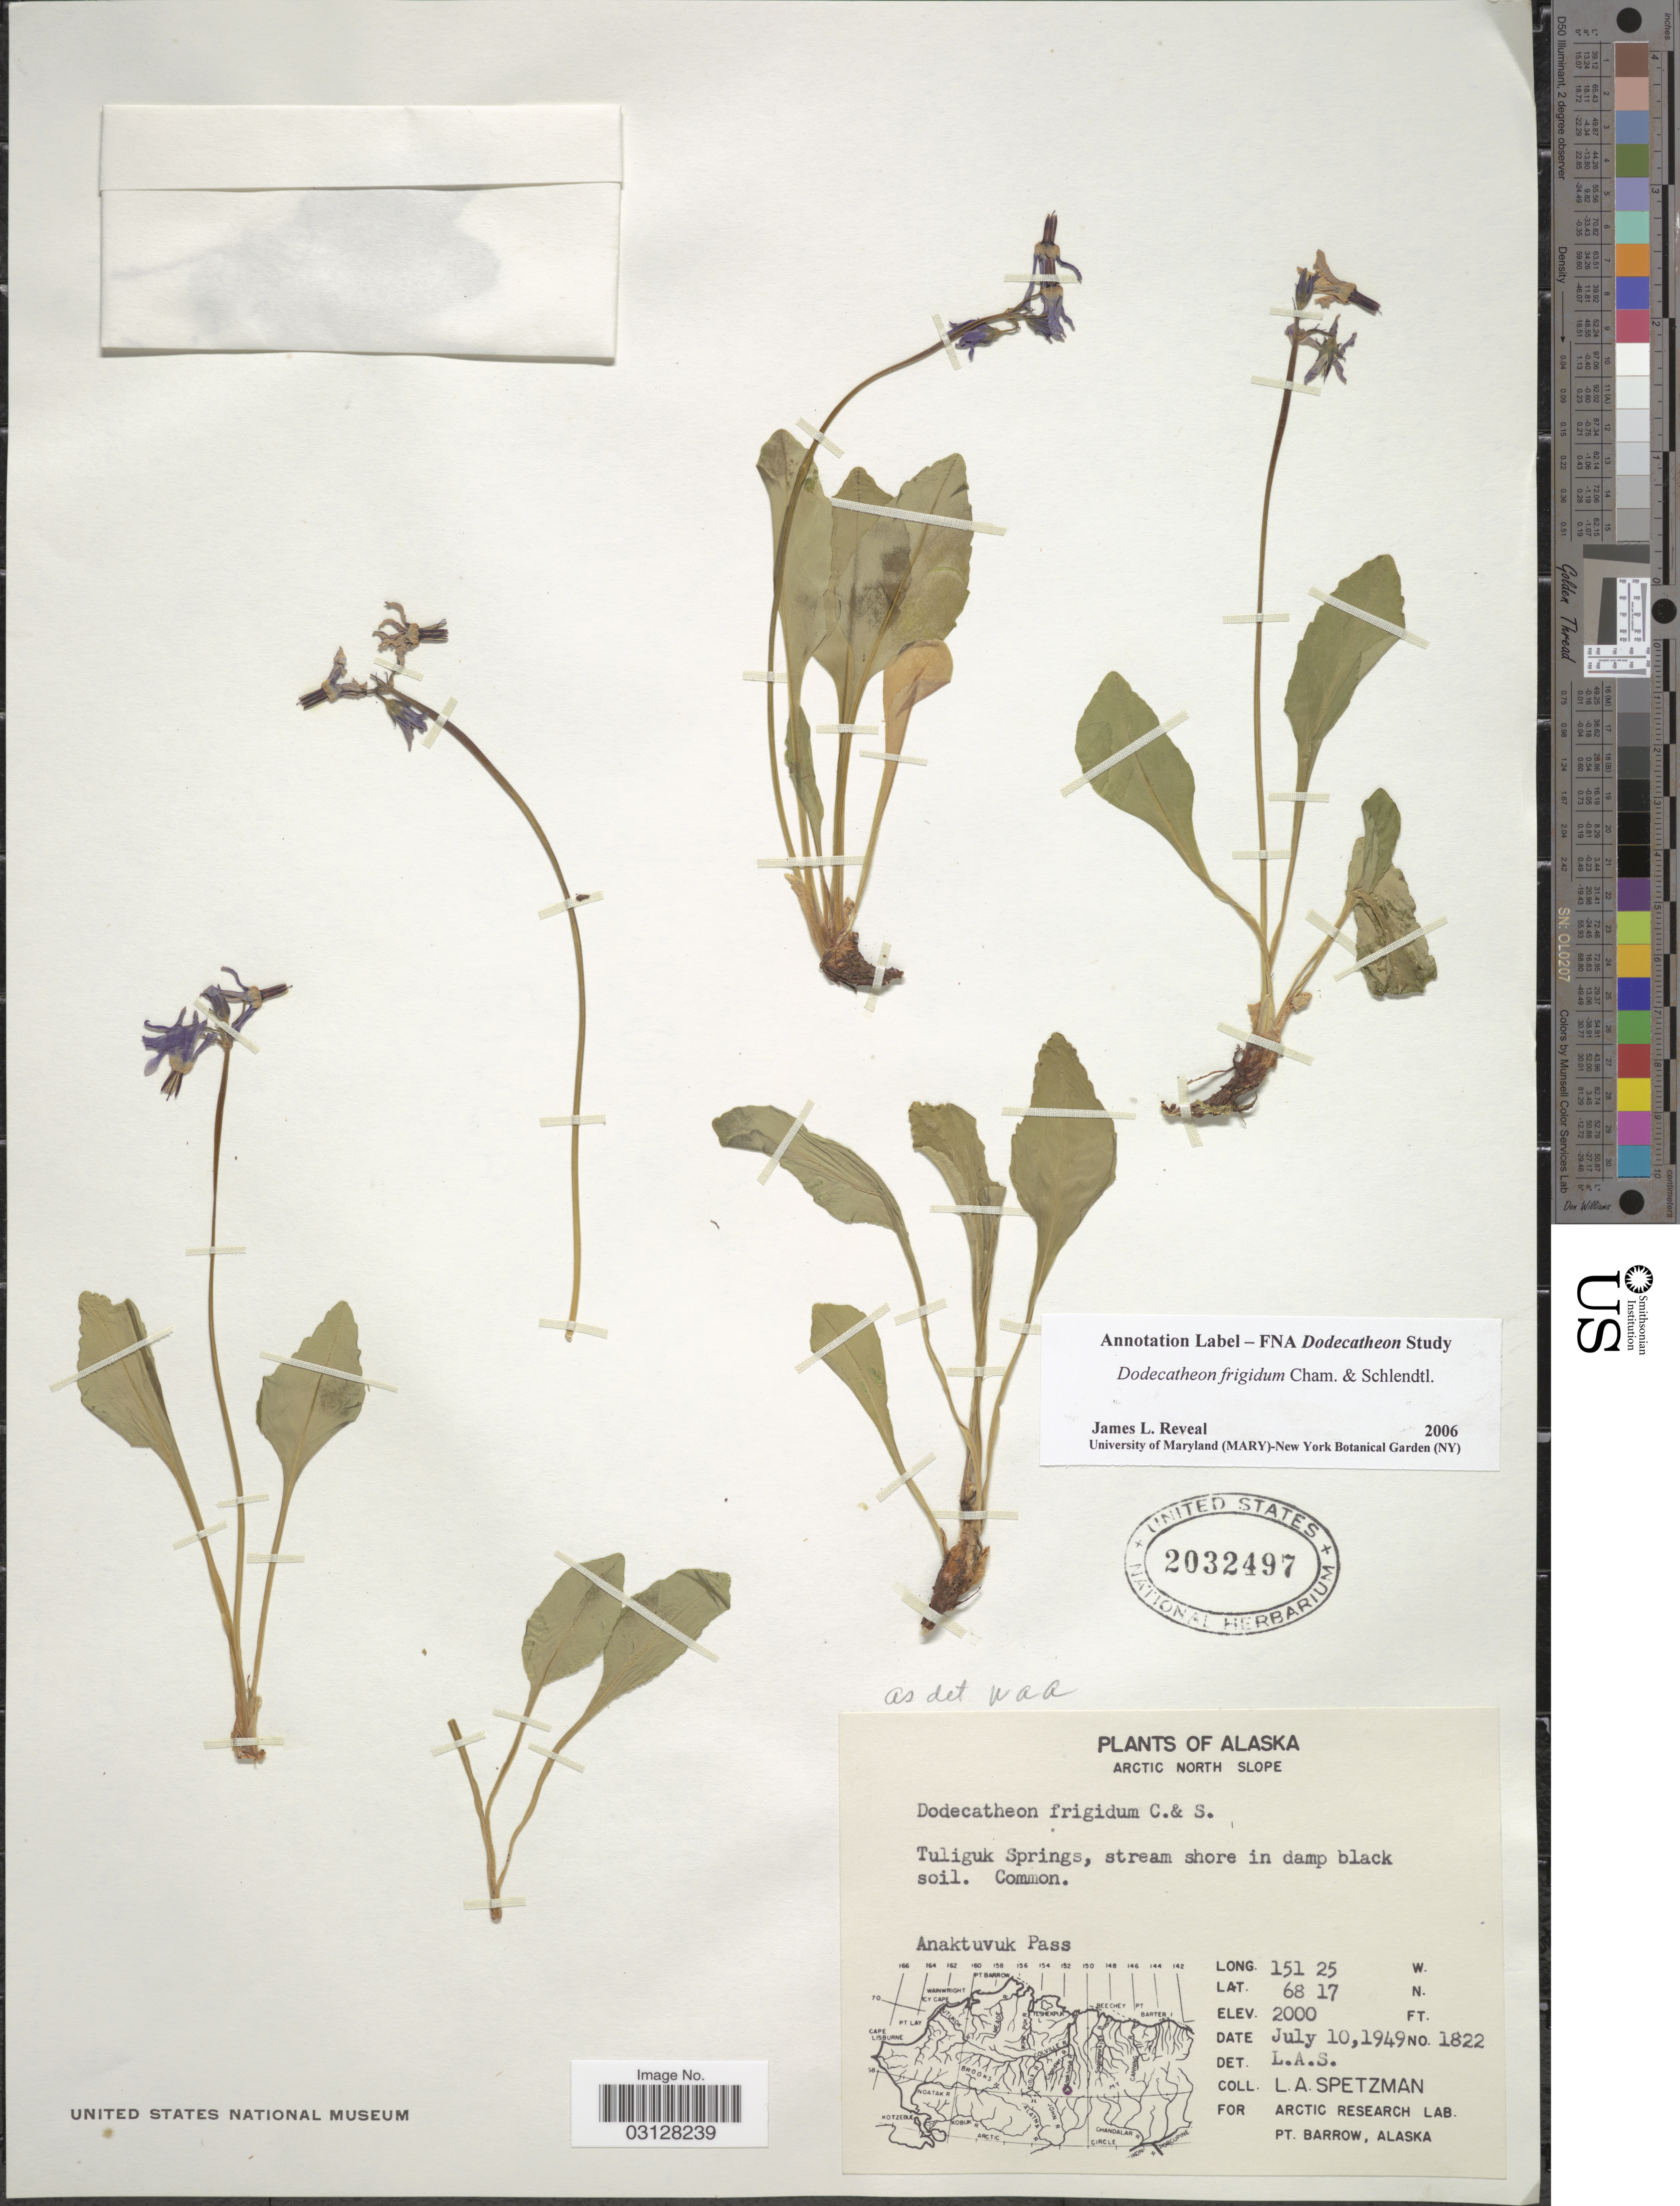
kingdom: Plantae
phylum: Tracheophyta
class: Magnoliopsida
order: Ericales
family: Primulaceae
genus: Dodecatheon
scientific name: Dodecatheon frigidum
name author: Cham. & Schltdl.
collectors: L. Spetzman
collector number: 1822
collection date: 1949-07-10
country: United States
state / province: Alaska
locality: Arctic North Slope. Tuliguk Springs, stream shore in damp black soil. Anaktuvuk Pass.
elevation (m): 610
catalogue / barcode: US 2032497